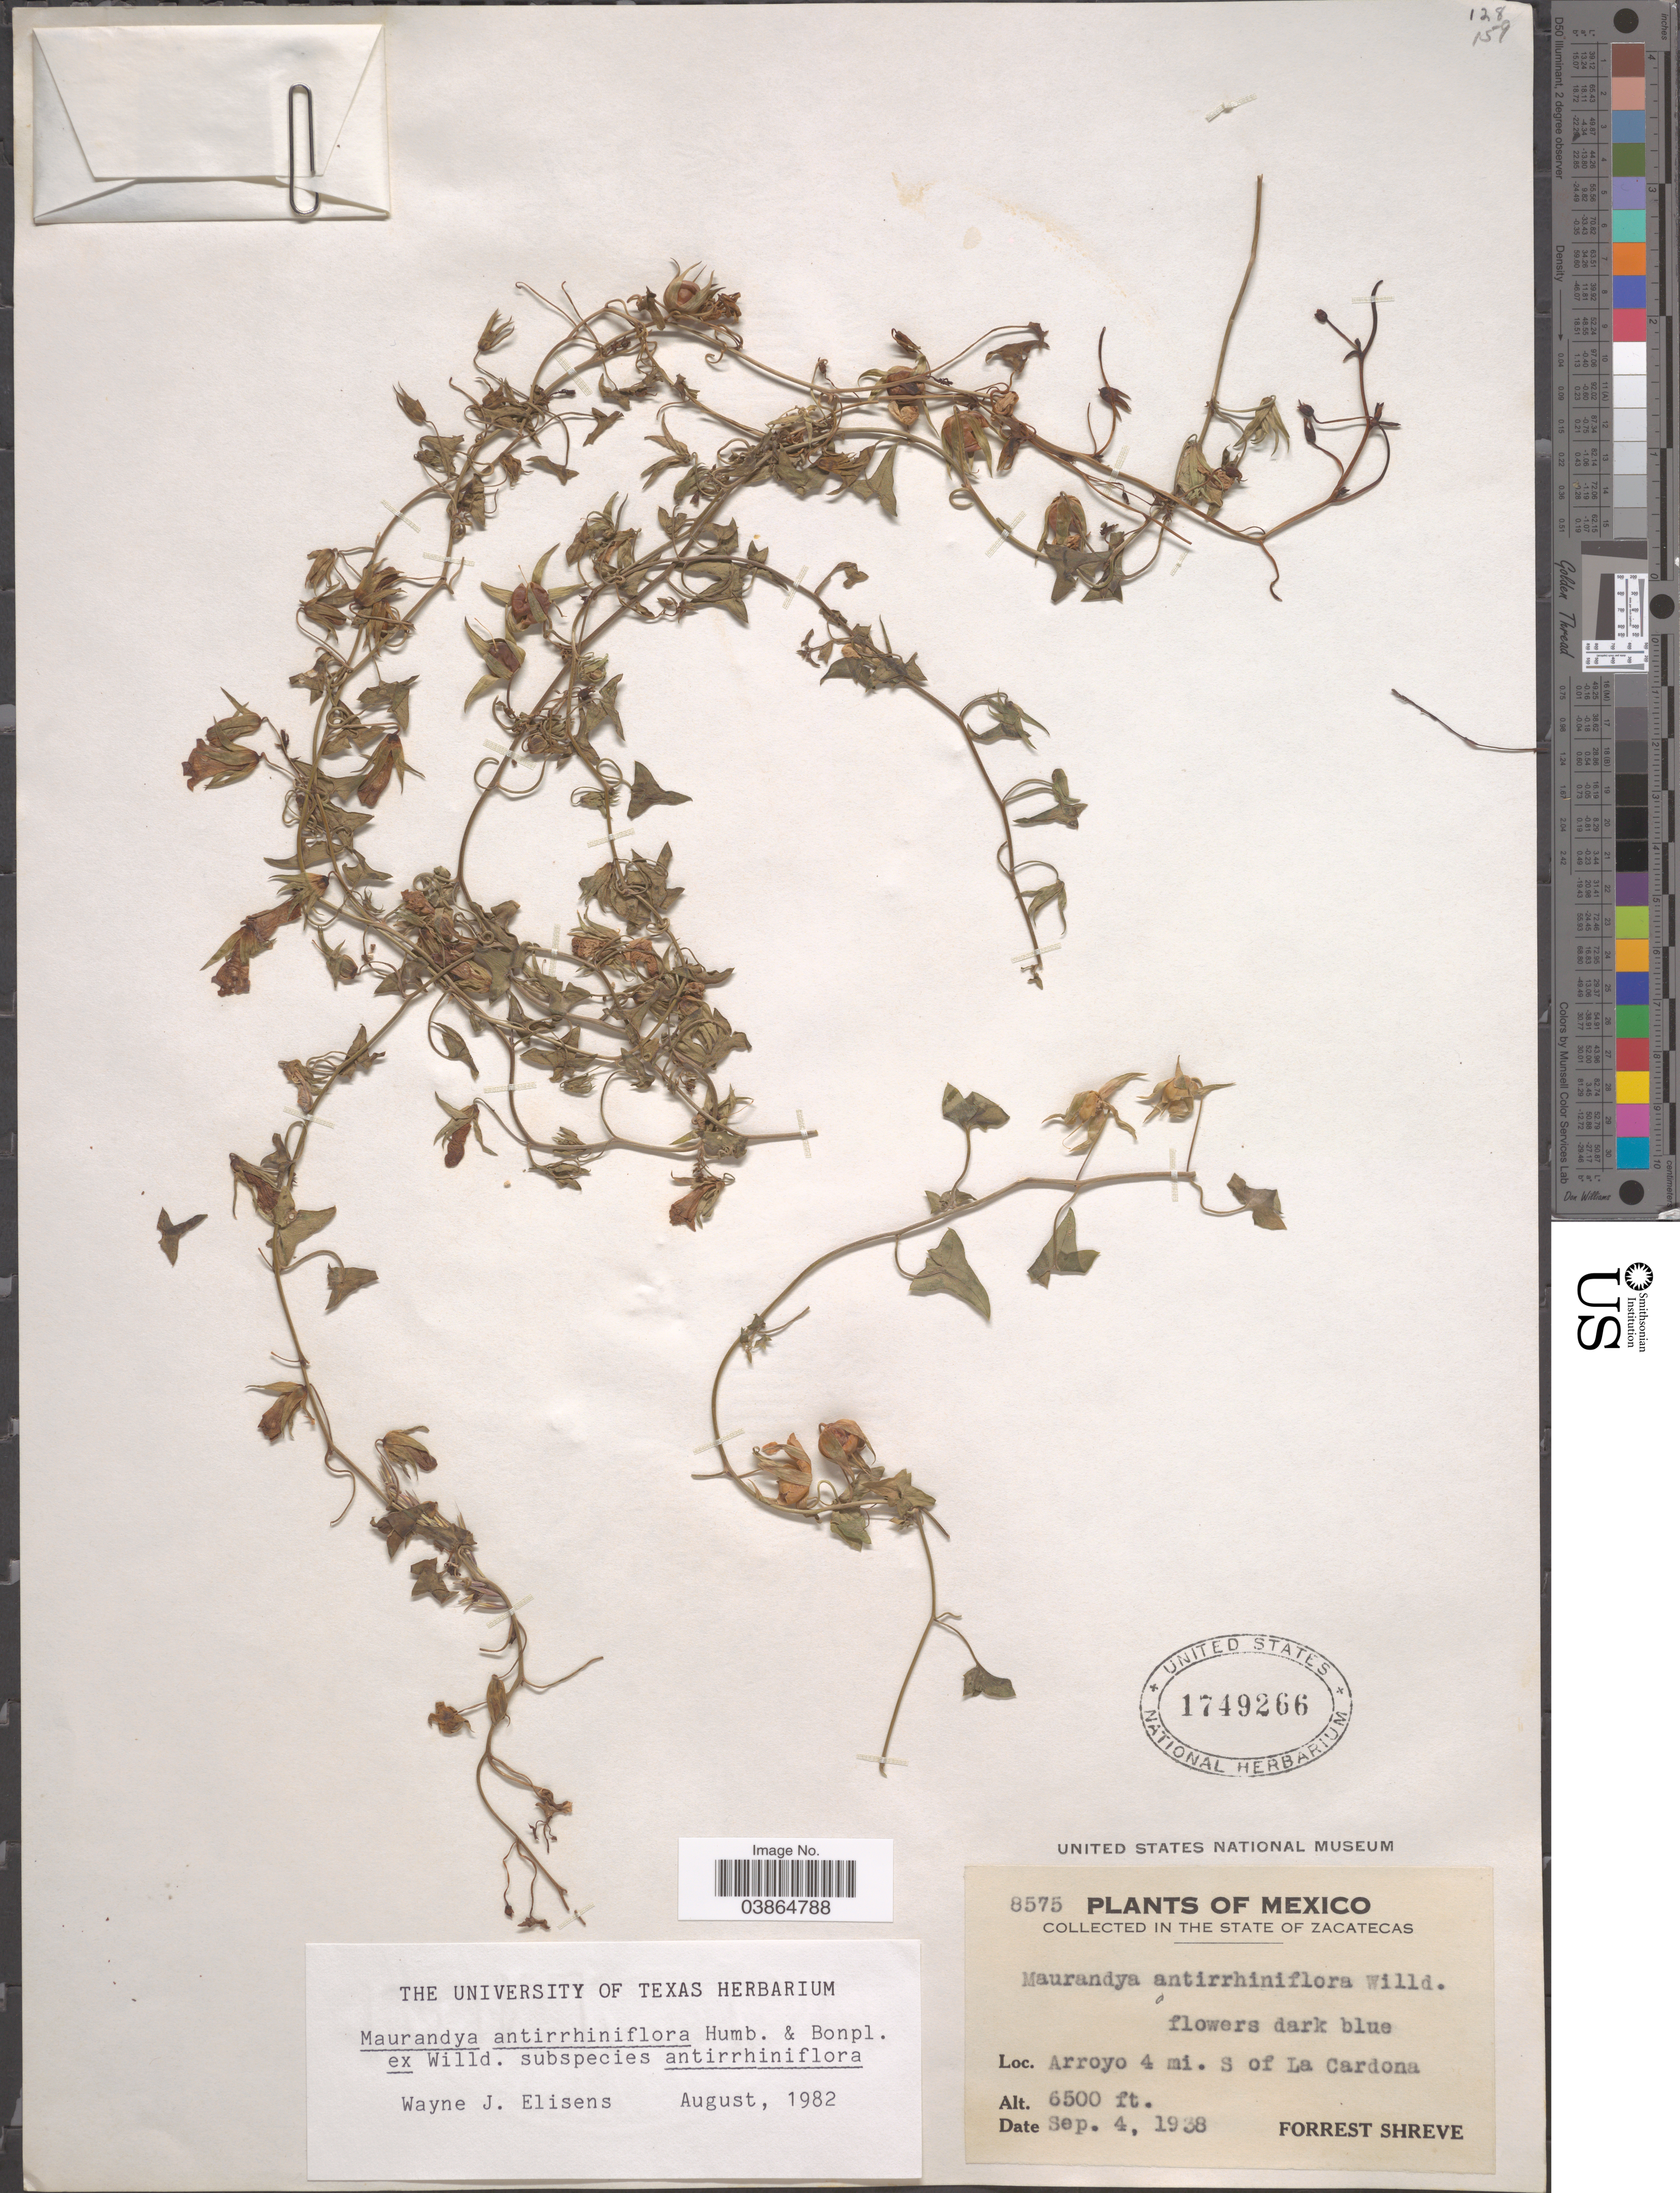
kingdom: Plantae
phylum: Tracheophyta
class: Magnoliopsida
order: Lamiales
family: Plantaginaceae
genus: Maurandya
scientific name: Maurandya antirrhiniflora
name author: Humb. & Bonpl. ex Willd.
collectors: F. Shreve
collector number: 8575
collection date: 1938-09-04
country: Mexico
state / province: Zacatecas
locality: Arroyo 4 mi. S of La Cardona.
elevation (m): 1981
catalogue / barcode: US 1749266